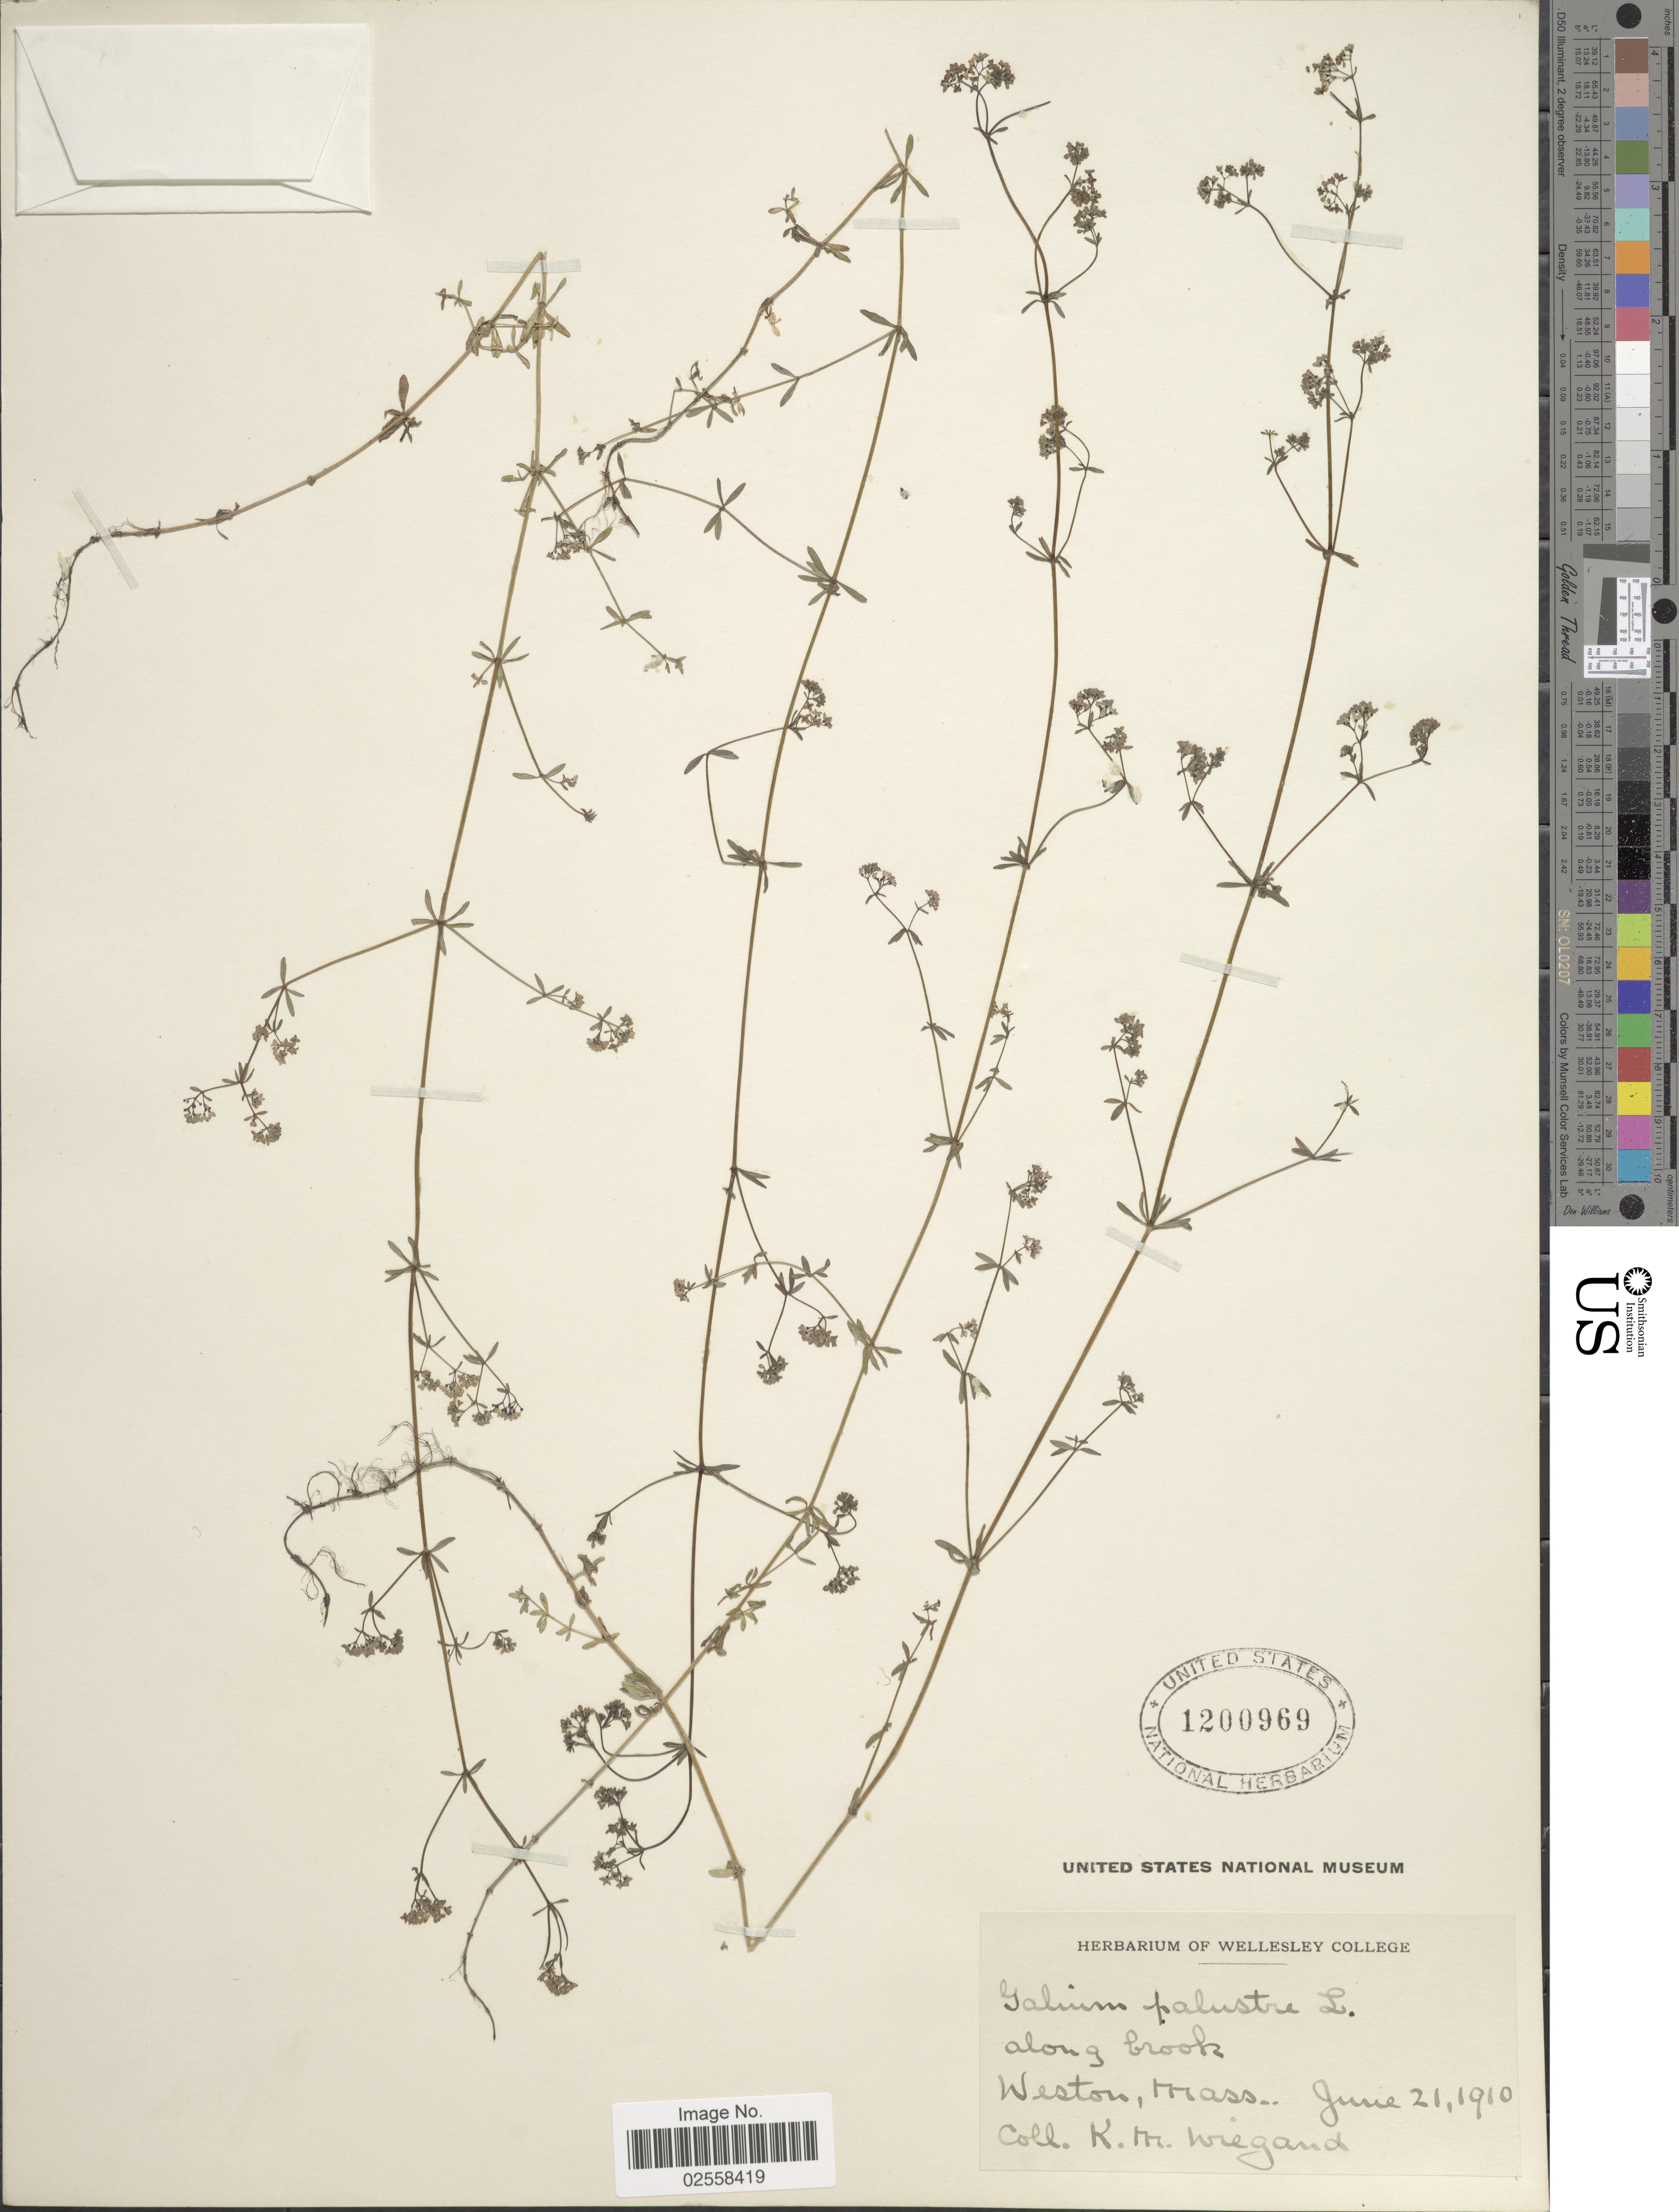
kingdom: Plantae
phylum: Tracheophyta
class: Magnoliopsida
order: Gentianales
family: Rubiaceae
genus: Galium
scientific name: Galium plumosum subsp. plumosum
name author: Rusby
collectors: K. M. Wiegand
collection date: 1910-06-21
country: United States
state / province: Massachusetts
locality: Weston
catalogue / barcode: US 1200969